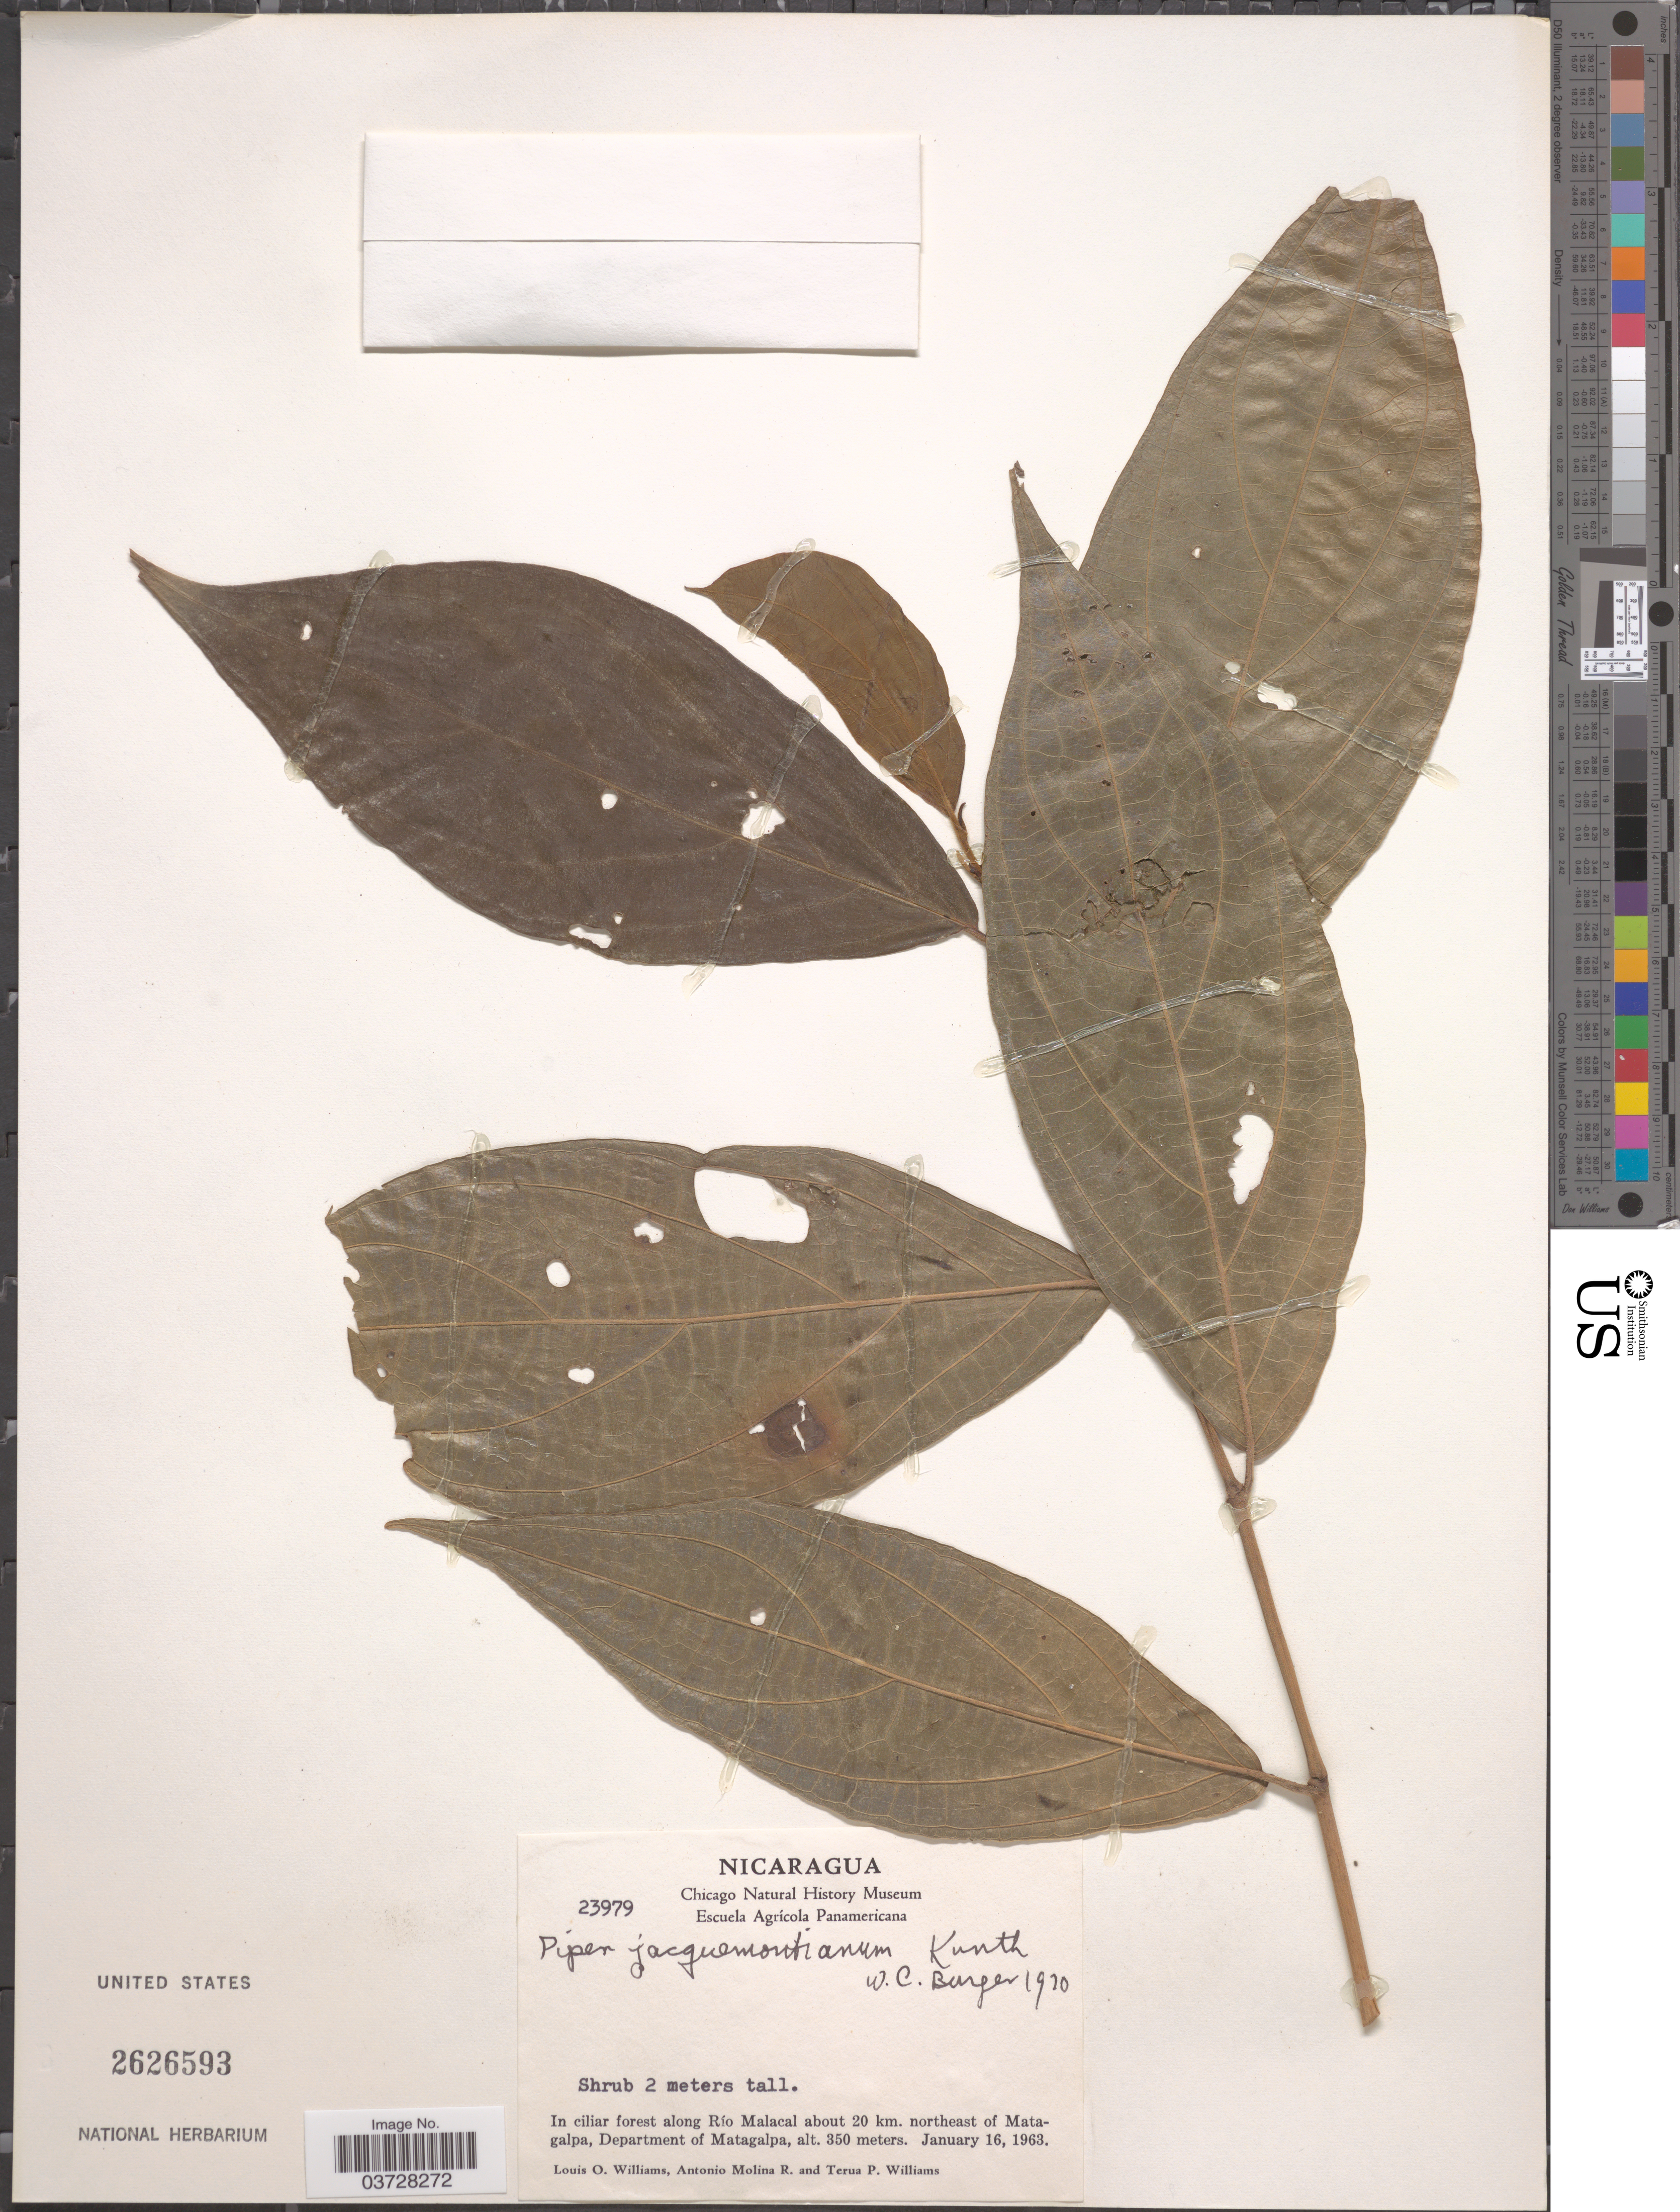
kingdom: Plantae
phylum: Tracheophyta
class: Magnoliopsida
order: Piperales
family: Piperaceae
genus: Piper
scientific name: Piper jacquemontianum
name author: Kunth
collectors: L. O. Williams, A. Molina R. & T. Williams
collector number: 23979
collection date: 1963-01-16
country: Nicaragua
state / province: Matagalpa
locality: Along Río Malacal about 20 km. northeast of Matagalpa, Department of Matagalpa.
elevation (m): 350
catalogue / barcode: US 2626593